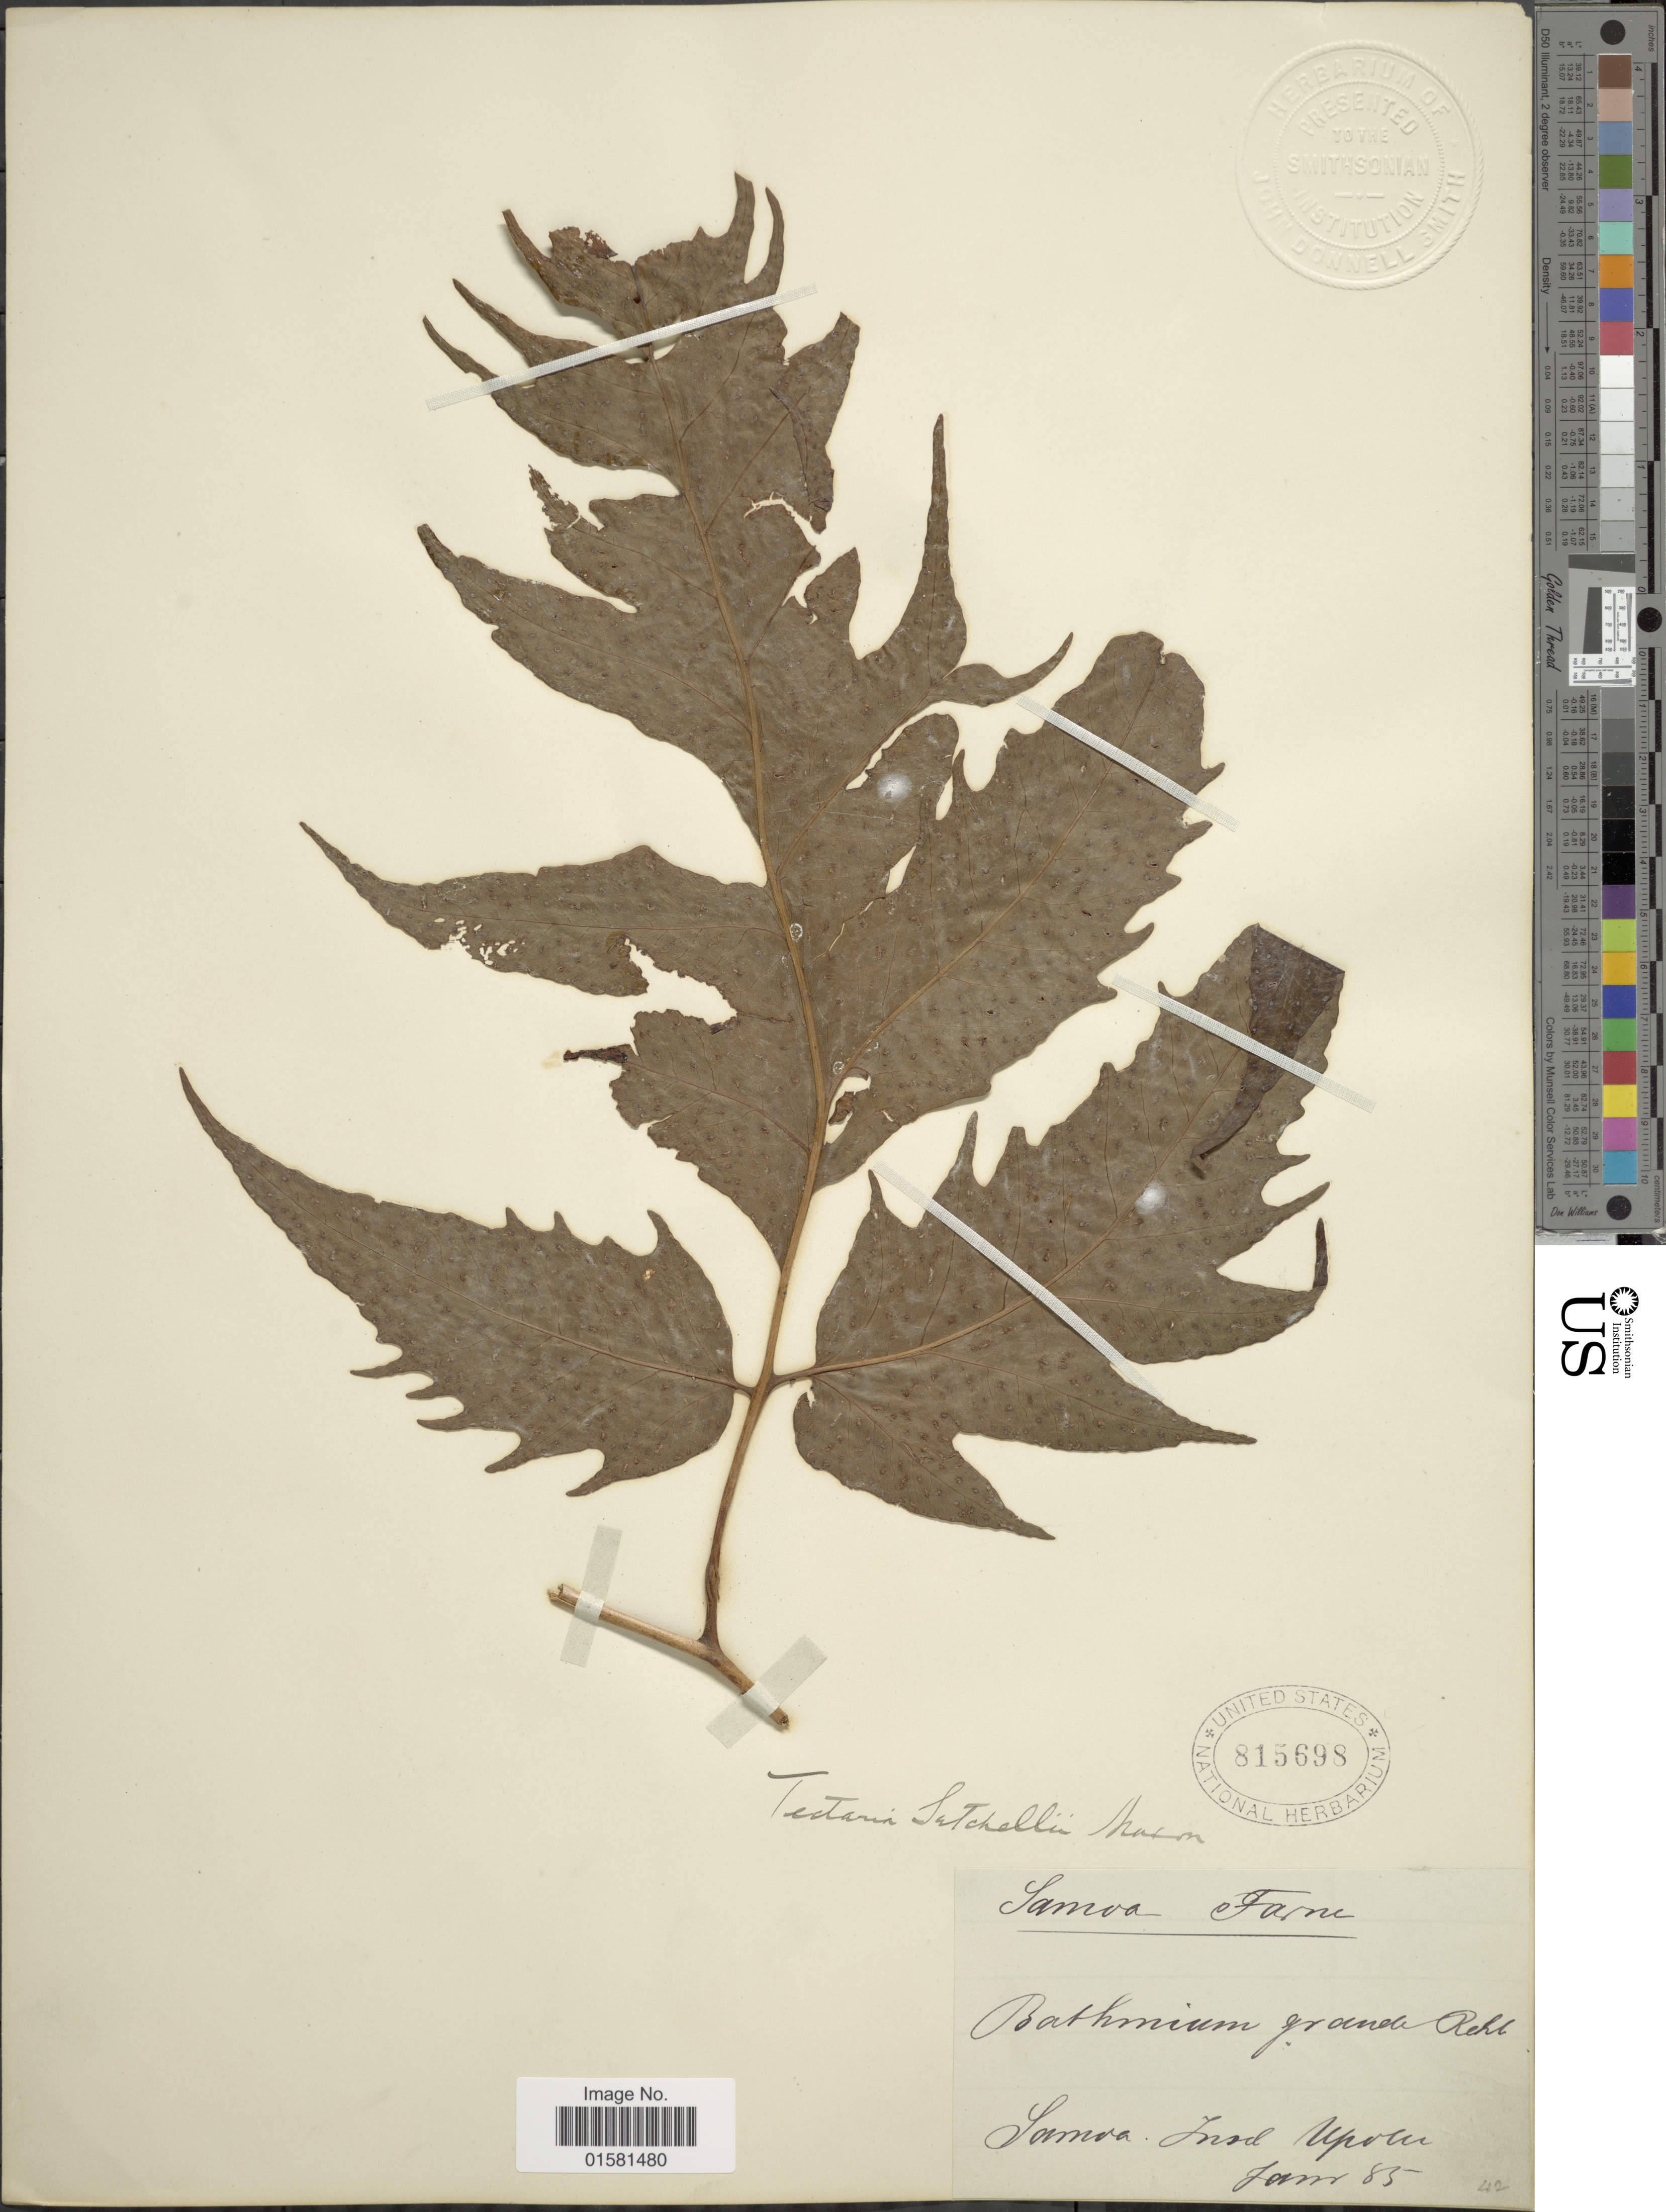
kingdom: Plantae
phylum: Tracheophyta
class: Polypodiopsida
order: Polypodiales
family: Tectariaceae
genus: Tectaria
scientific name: Tectaria setchellii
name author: Maxon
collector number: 42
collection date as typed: Transcribed d/m/y: /1/85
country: Samoa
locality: Samoa. Upolu Island.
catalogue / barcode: US 815698